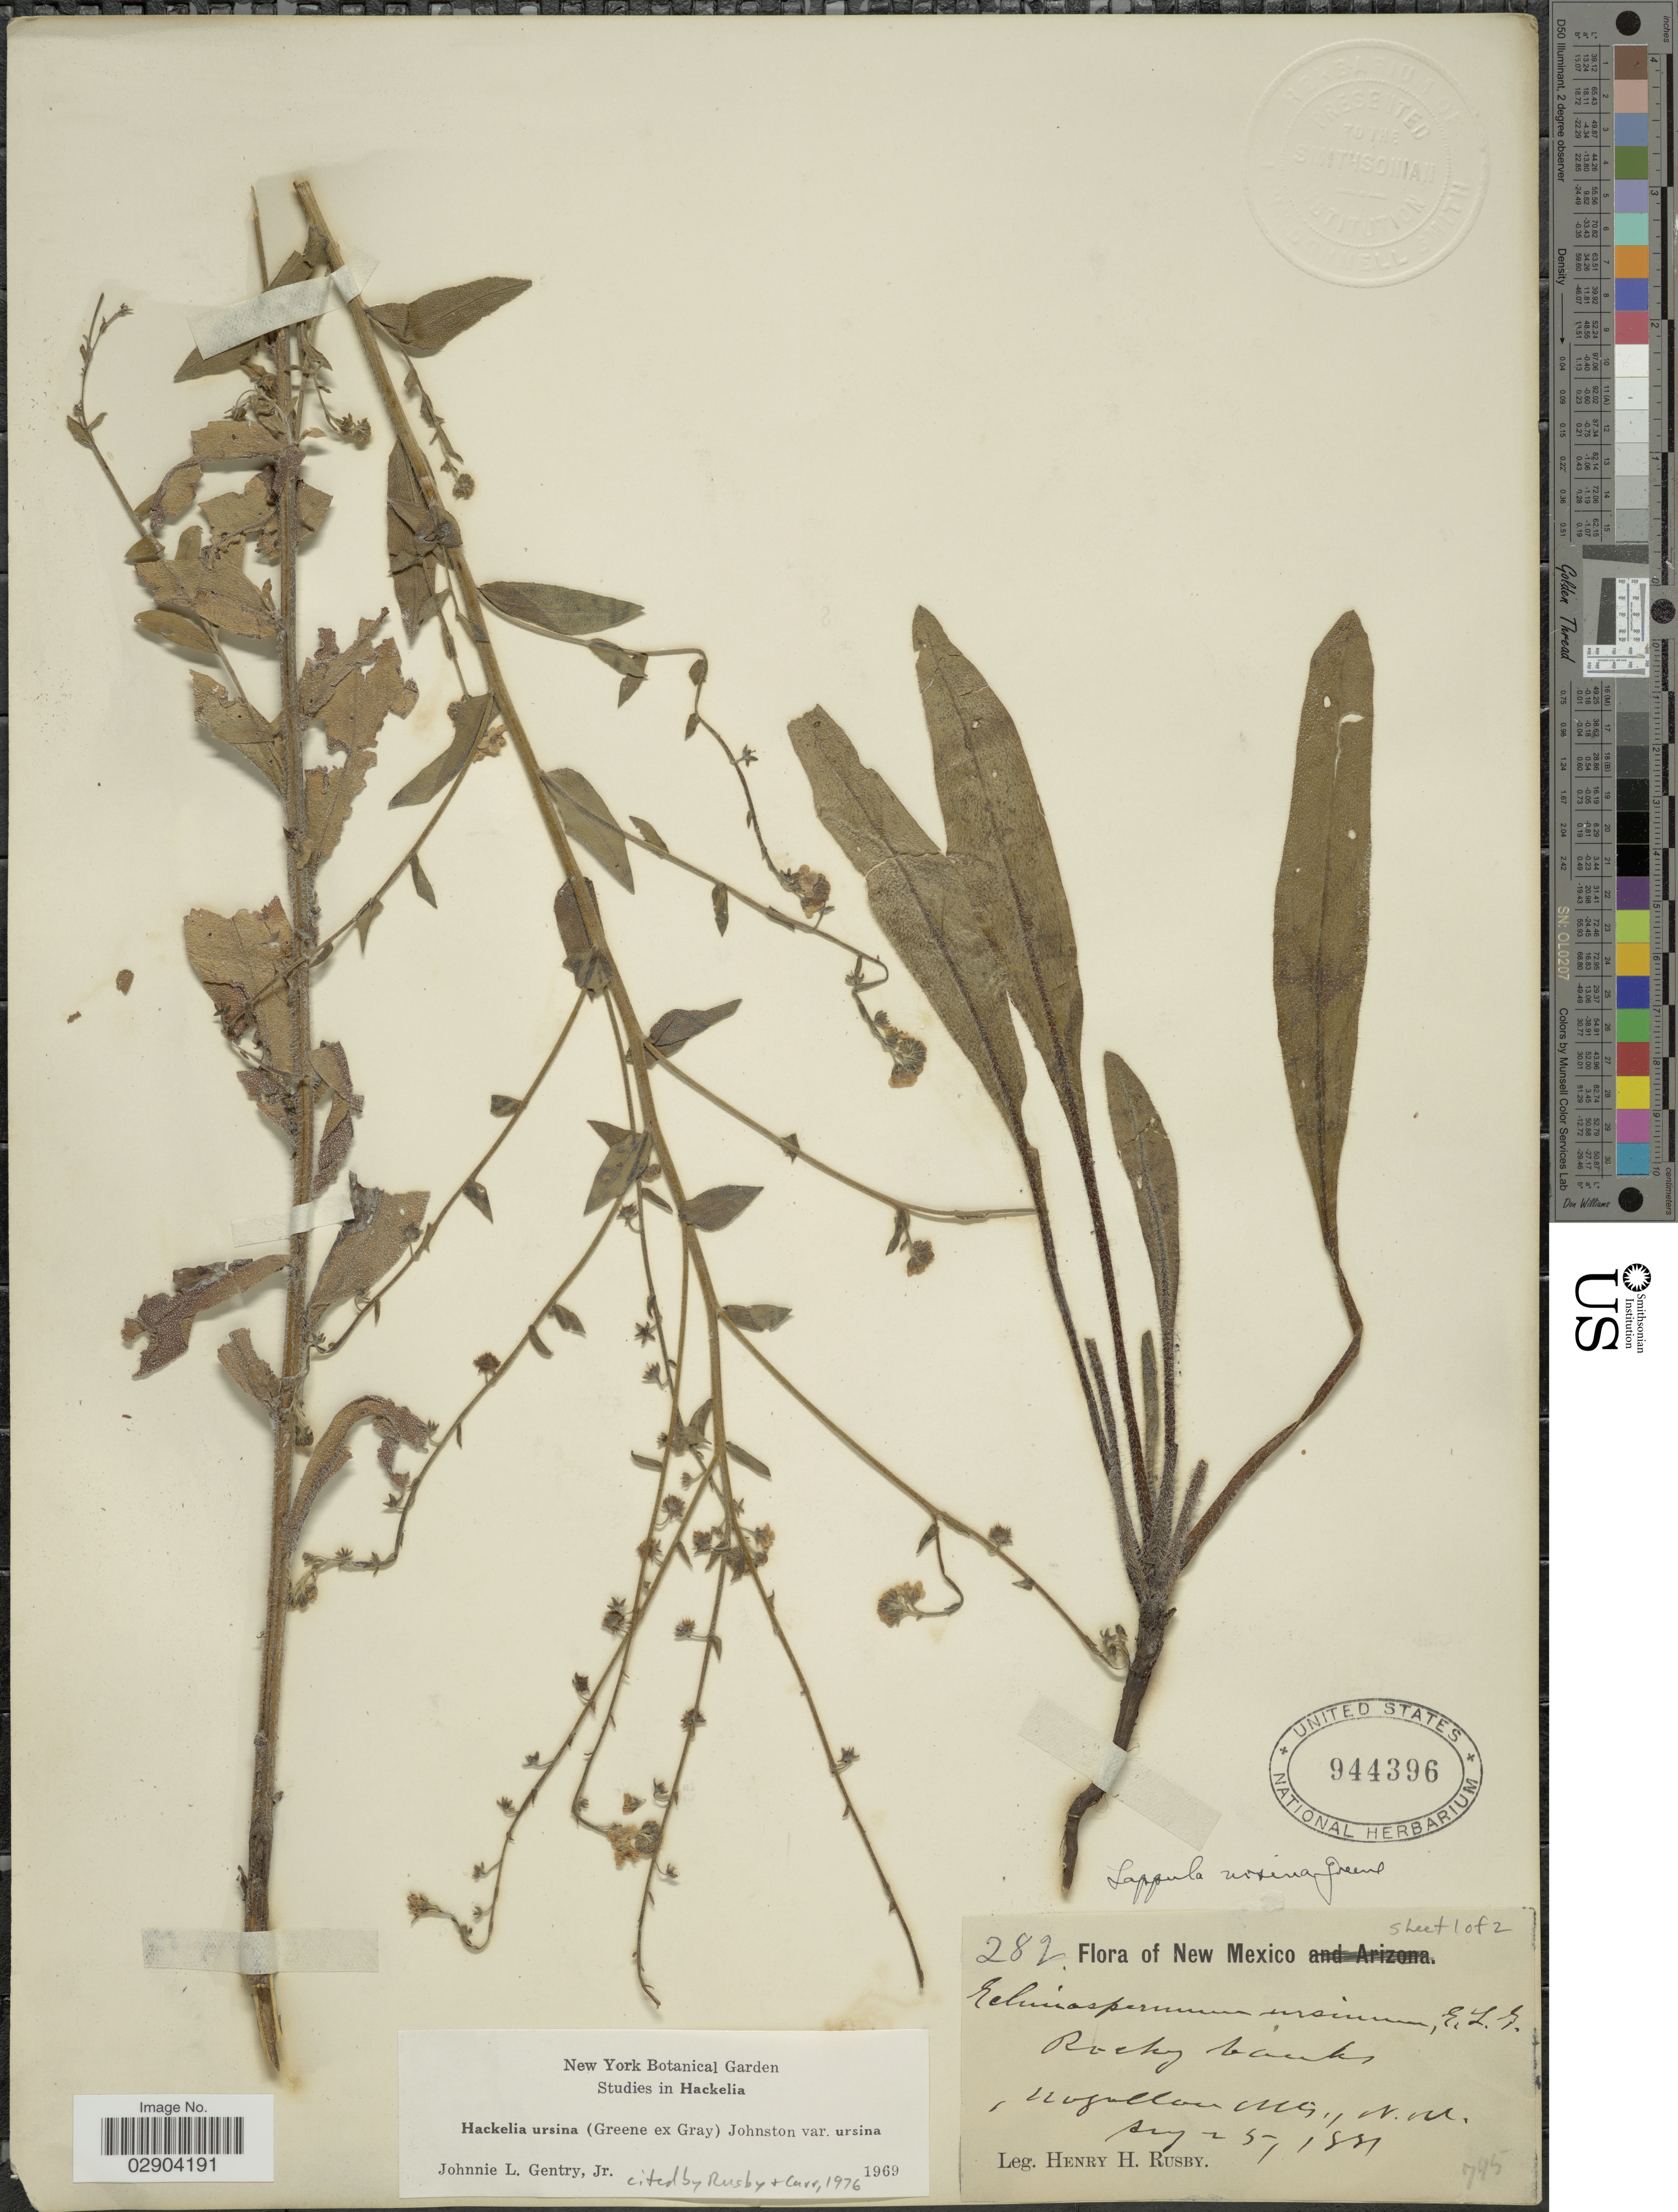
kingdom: Plantae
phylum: Tracheophyta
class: Magnoliopsida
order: Boraginales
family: Boraginaceae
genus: Hackelia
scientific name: Hackelia ursina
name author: (Greene ex A. Gray) I.M. Johnst.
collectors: H. H. Rusby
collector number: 282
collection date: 1821-05-05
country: United States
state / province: New Mexico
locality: Rocky banks, Mogollon Mts., N.M.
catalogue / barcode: US 944396